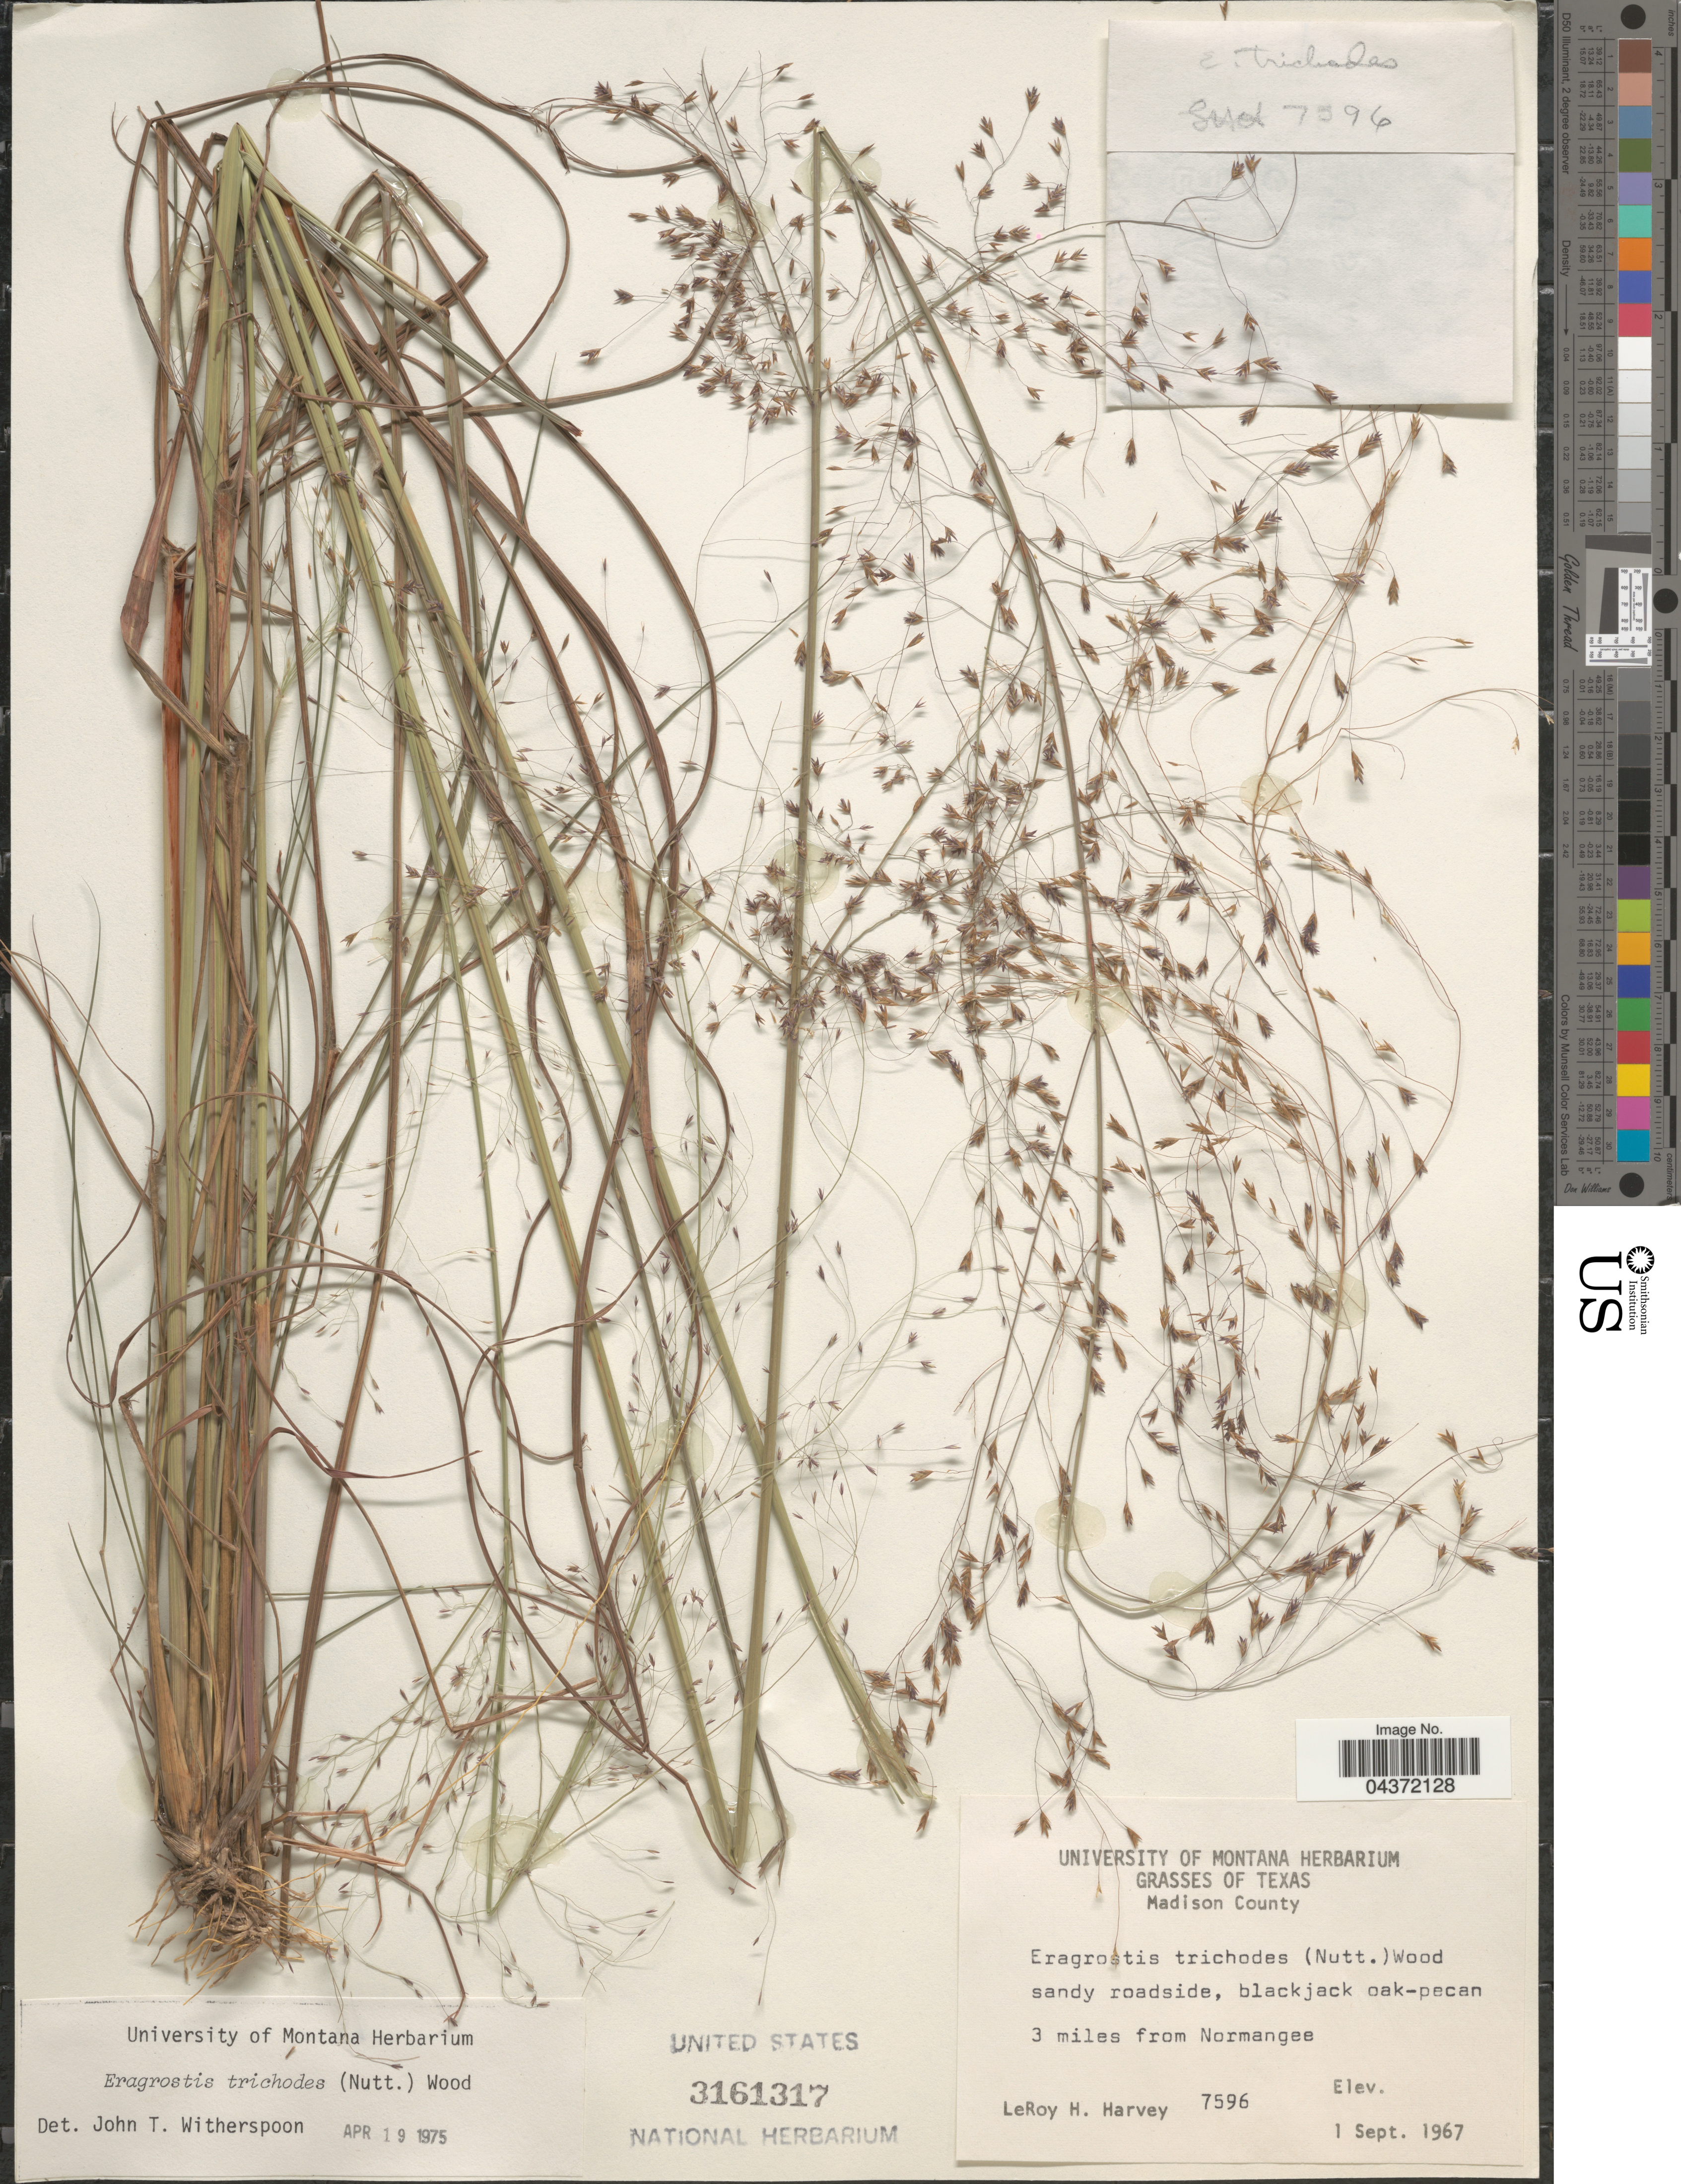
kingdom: Plantae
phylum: Tracheophyta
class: Liliopsida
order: Poales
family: Poaceae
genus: Eragrostis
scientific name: Eragrostis trichodes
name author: (Nutt.) Alph. Wood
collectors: L. H. Harvey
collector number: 7596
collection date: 1967-09-01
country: United States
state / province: Texas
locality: Madison County. 3 miles from Normangee.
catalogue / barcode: US 3161317